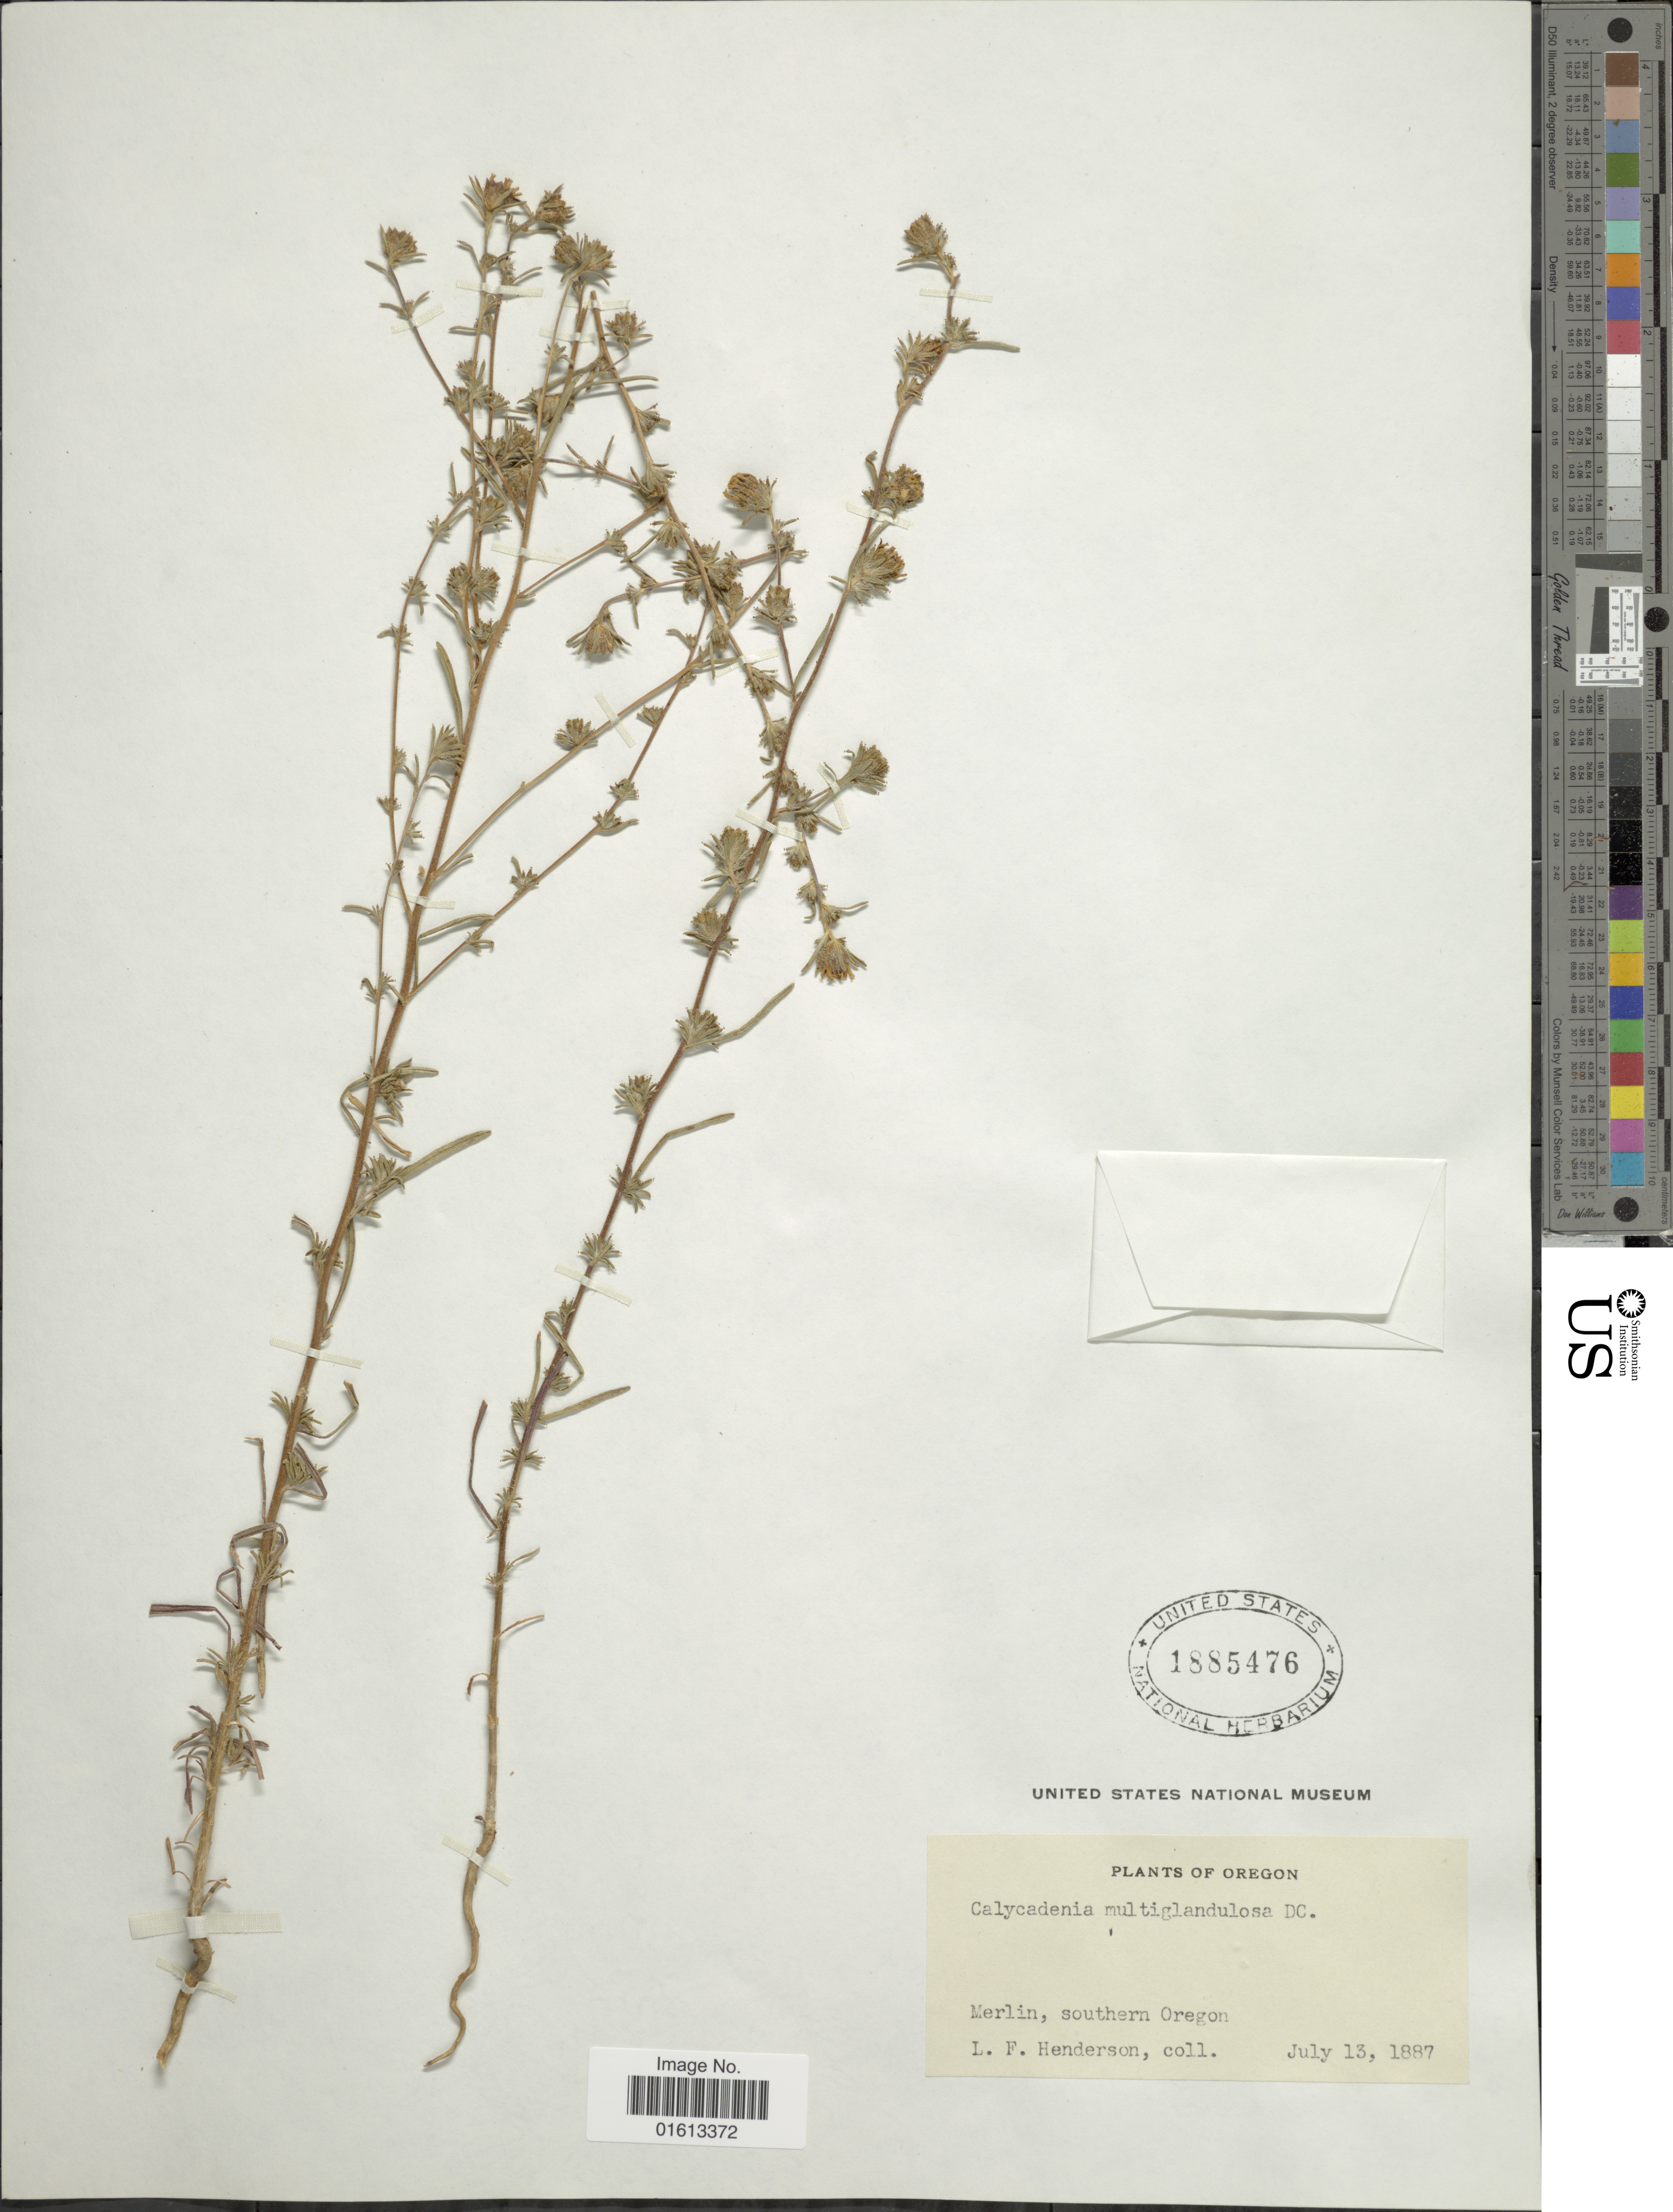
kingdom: Plantae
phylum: Tracheophyta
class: Magnoliopsida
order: Asterales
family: Asteraceae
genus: Calycadenia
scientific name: Calycadenia multiglandulosa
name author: DC.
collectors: L. Henderson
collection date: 1887-07-13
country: United States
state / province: Oregon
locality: Merlin, Southern Oregon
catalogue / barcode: US 1885476